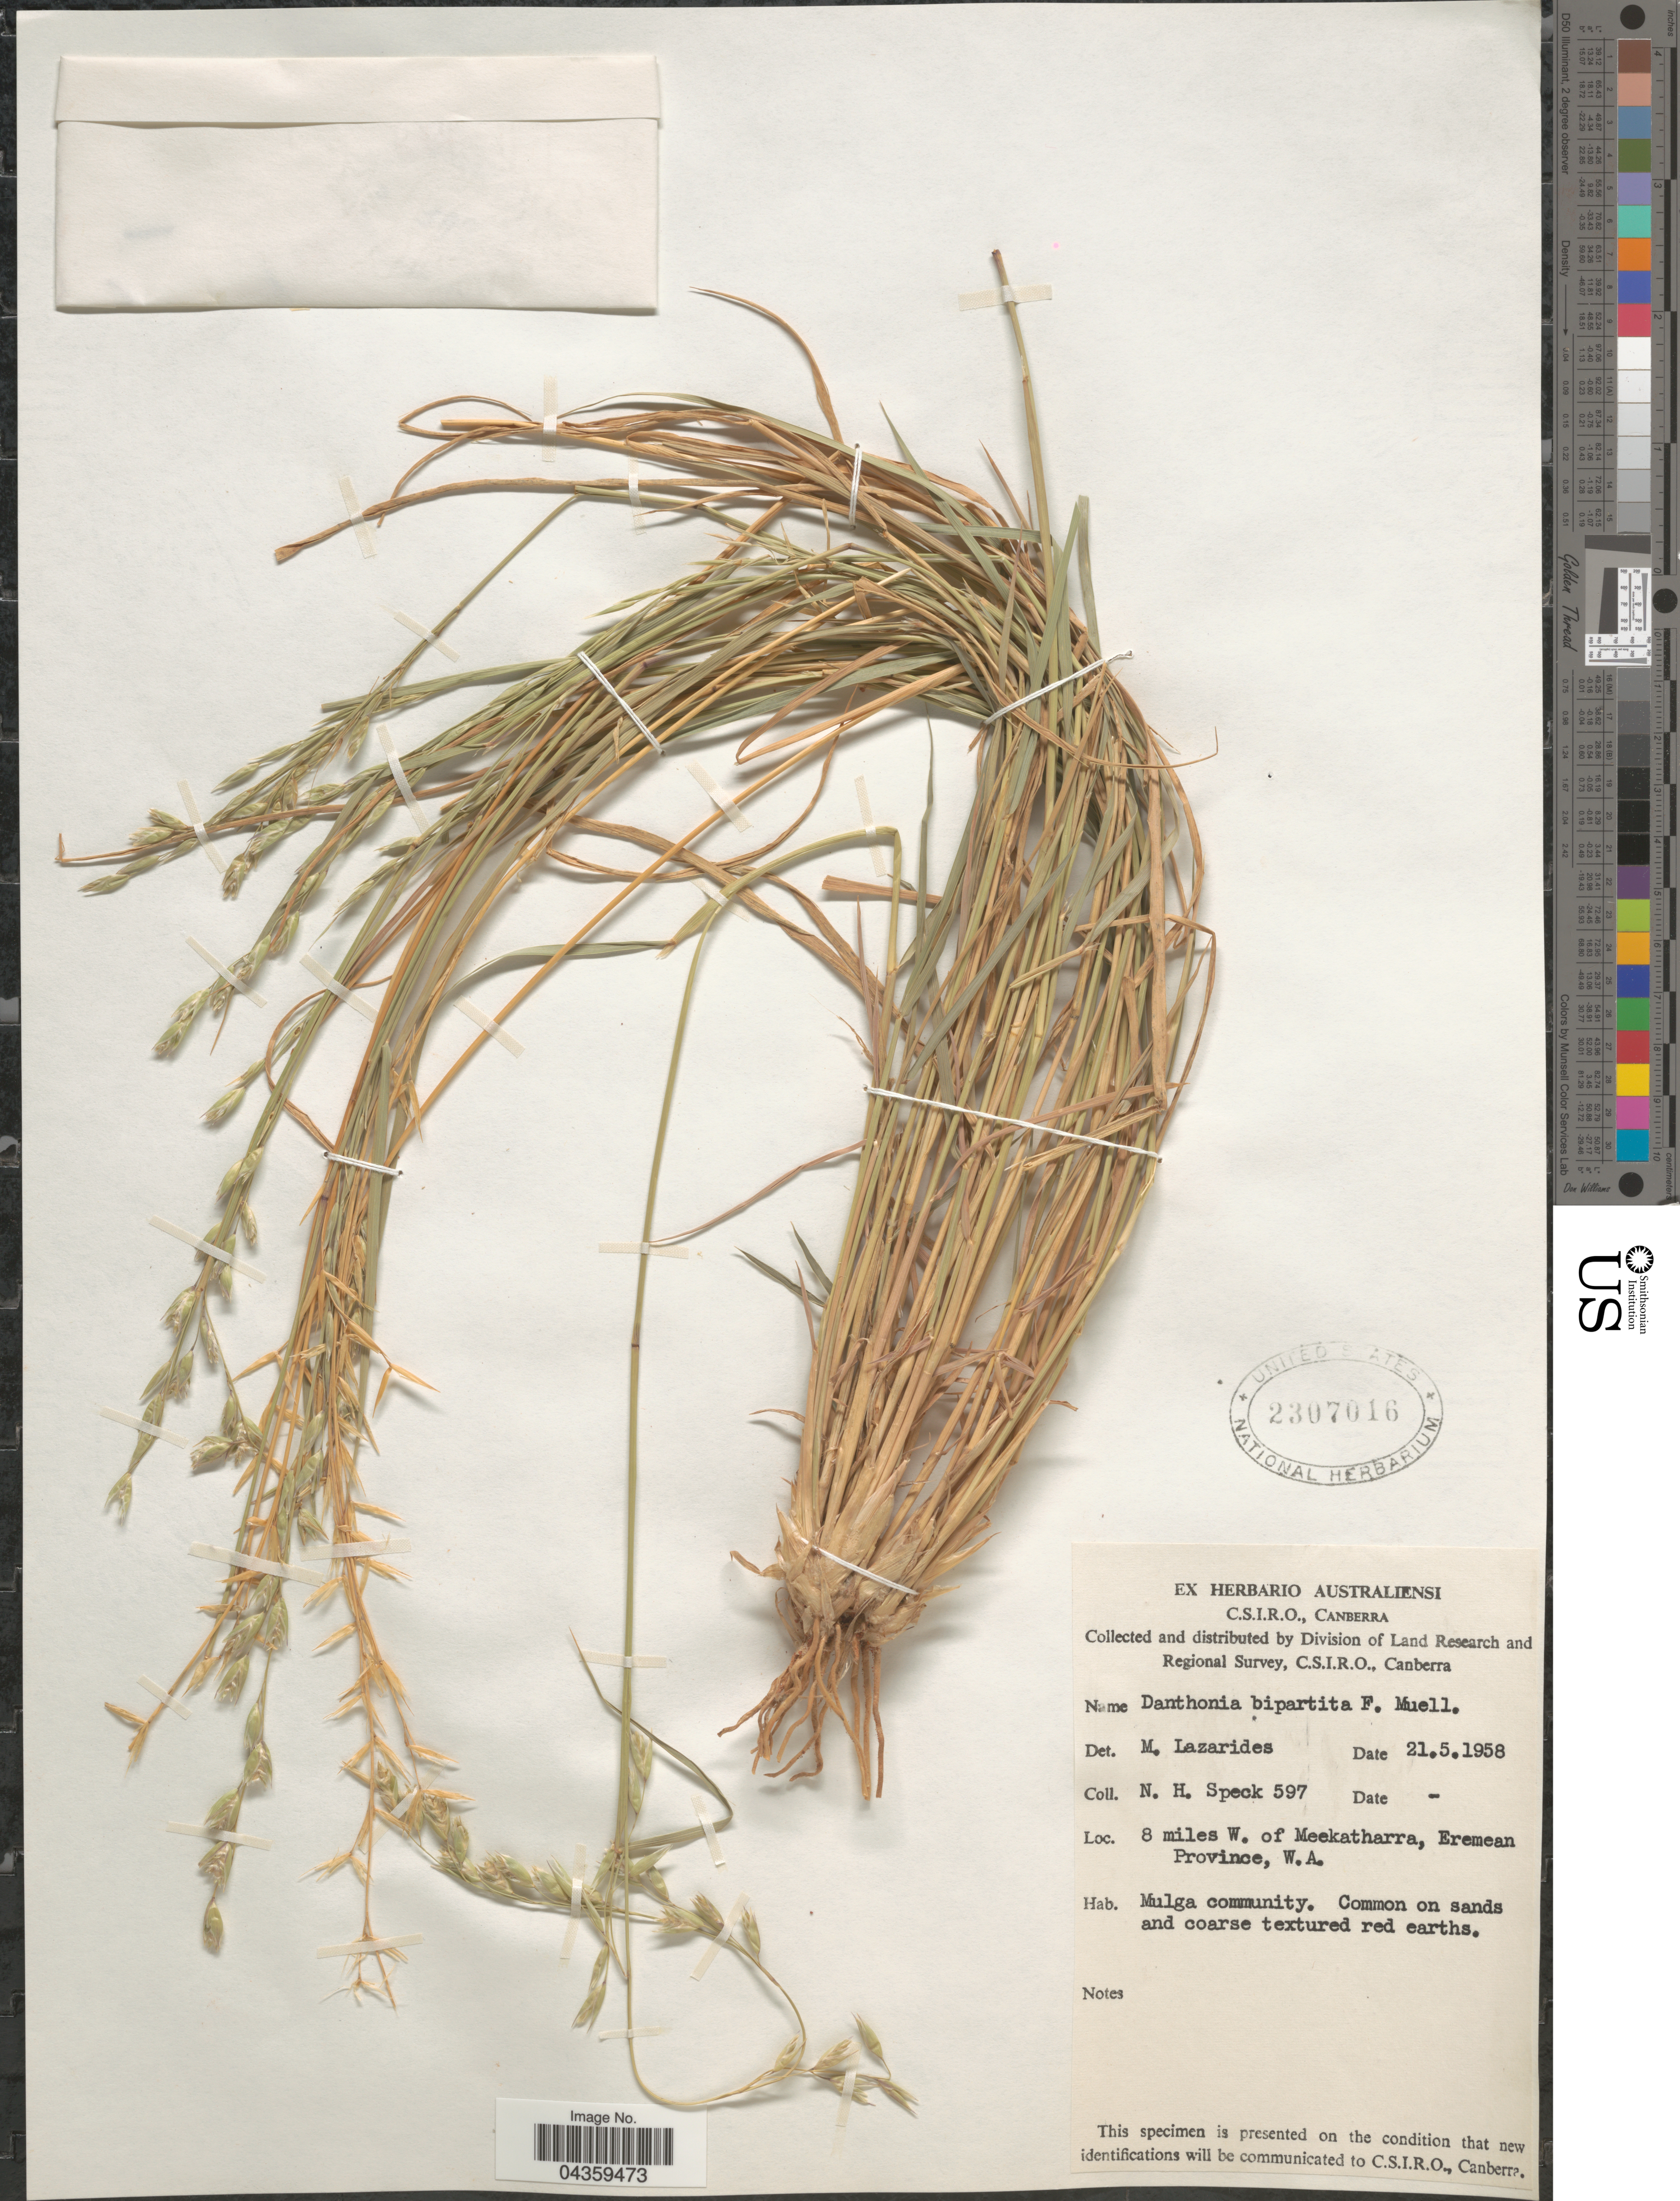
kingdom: Plantae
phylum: Tracheophyta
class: Liliopsida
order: Poales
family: Poaceae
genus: Monachather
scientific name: Monachather paradoxus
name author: Steud.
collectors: N. Speck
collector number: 597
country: Australia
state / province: Western Australia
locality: Division of Land Research and Regional Survey. 8 miles W. of Meekatharra, Eremean Province, W.A.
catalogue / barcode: US 2307016